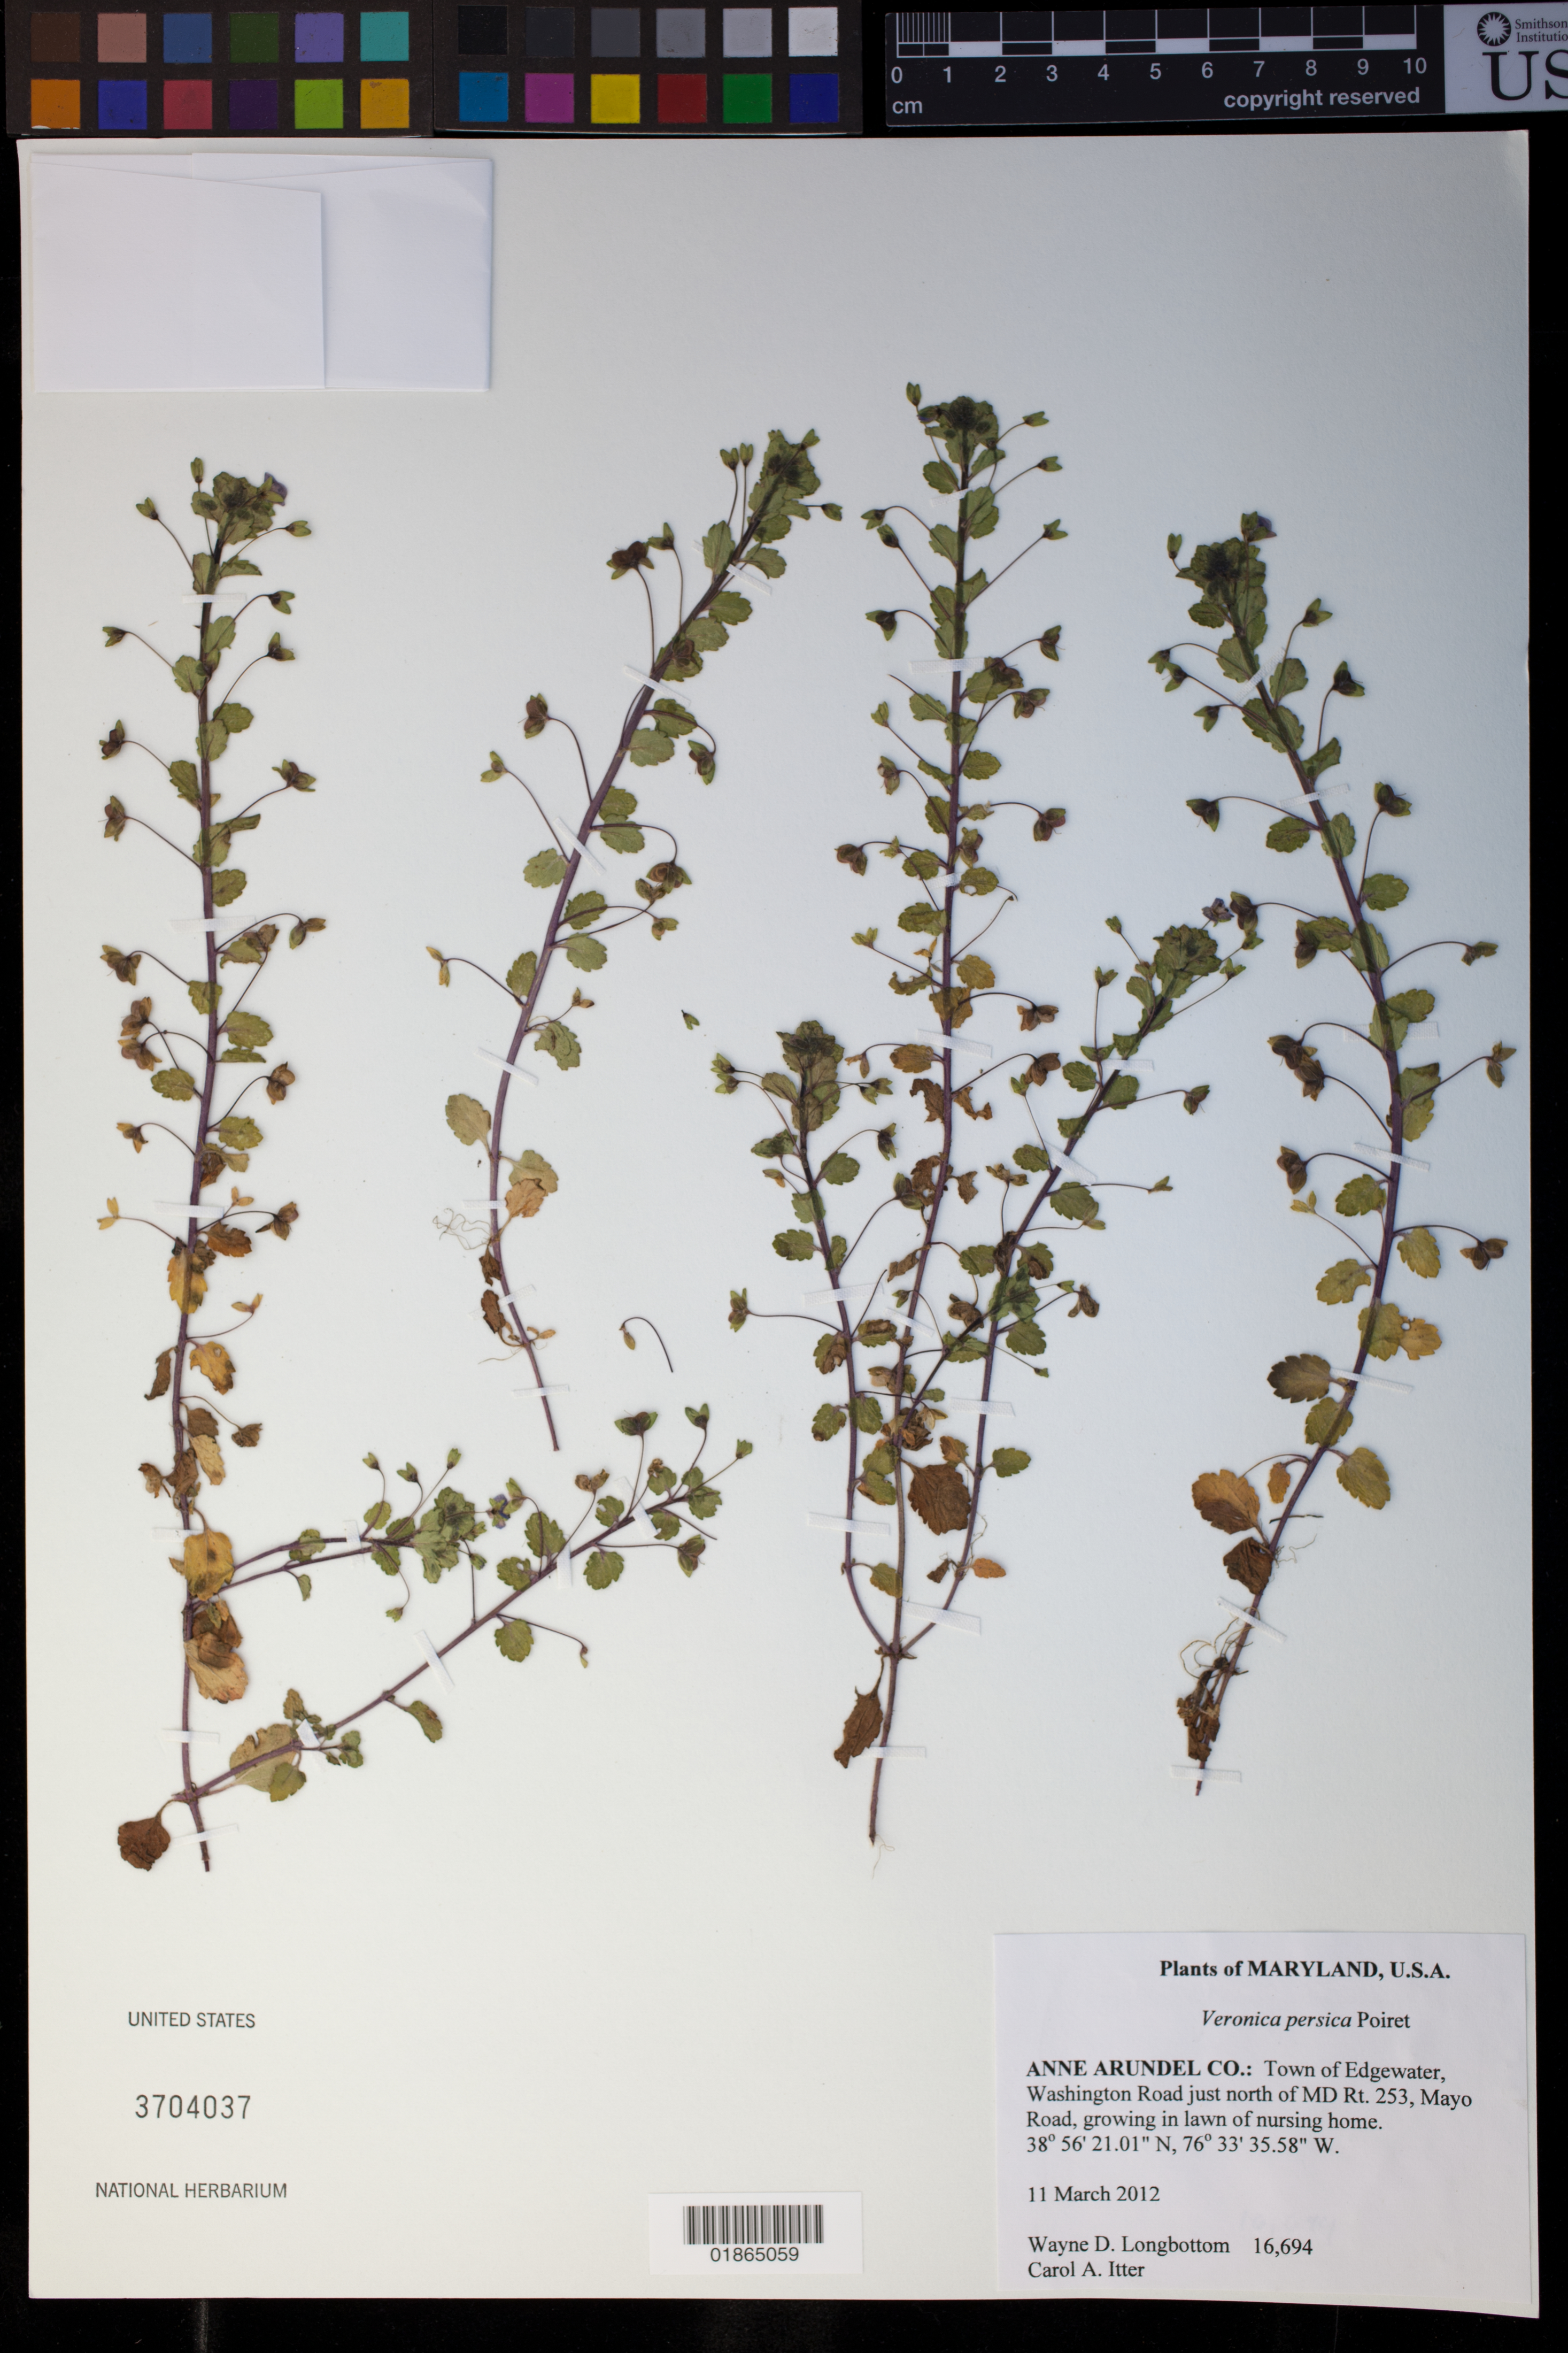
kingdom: Plantae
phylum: Tracheophyta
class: Magnoliopsida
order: Lamiales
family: Plantaginaceae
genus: Veronica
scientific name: Veronica persica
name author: Poir.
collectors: W. D. Longbottom & C. Itter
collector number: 16694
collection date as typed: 11 March 2012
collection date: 2012-03-11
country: United States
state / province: Maryland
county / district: Anne Arundel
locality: Town of Edgewater, Washington Road just north of MD Rt. 253, Mayo Road, growing in lawn of nursing home.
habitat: In lawn of nursing home.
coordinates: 38 56 21.01 N, 76 33 35.58 W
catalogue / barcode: US 3704037